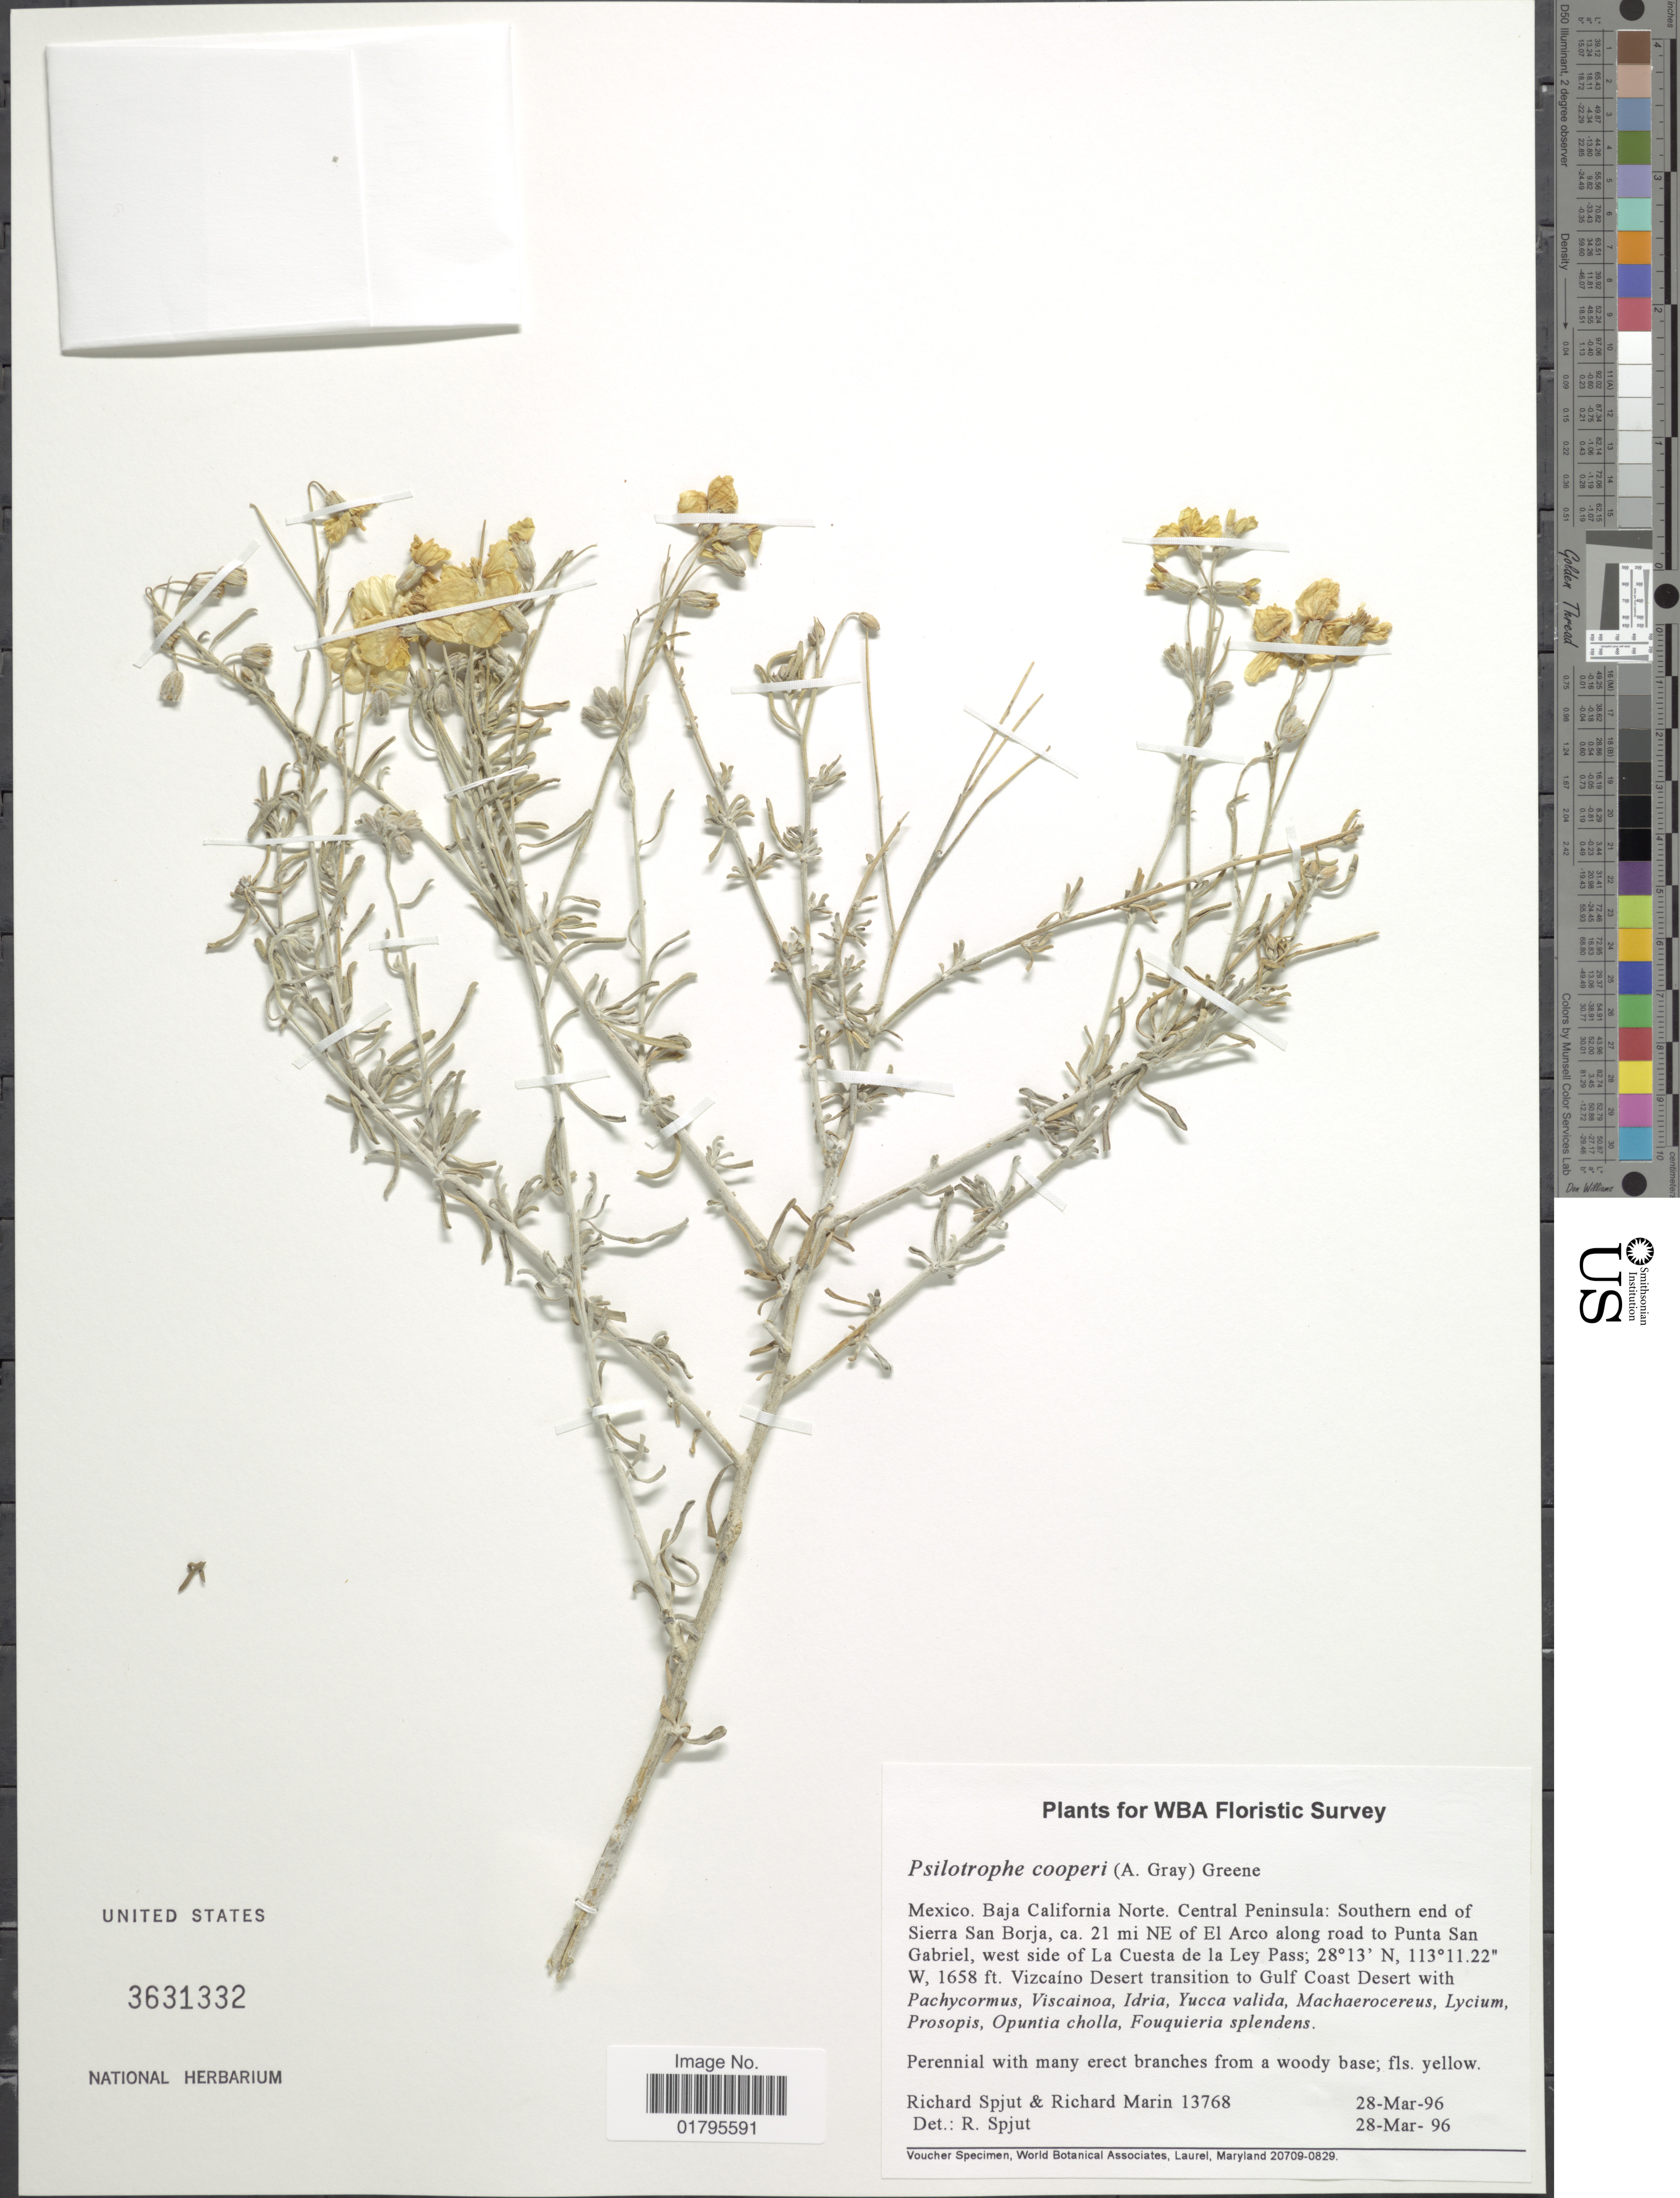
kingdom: Plantae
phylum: Tracheophyta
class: Magnoliopsida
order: Asterales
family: Asteraceae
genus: Psilostrophe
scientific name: Psilostrophe cooperi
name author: (A. Gray) Greene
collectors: R. Spjut & R. Williams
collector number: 13768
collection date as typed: Transcribed d/m/y: 28/3/96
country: Mexico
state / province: Baja California Sur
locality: Baja California Norte, Central Peninsula: Southern end of Sierra San Borja, 21 mi NE of El Arco along road to Punta San Gabriel, west side of La Cuesta de la Ley Pass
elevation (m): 505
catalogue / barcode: US 3631332